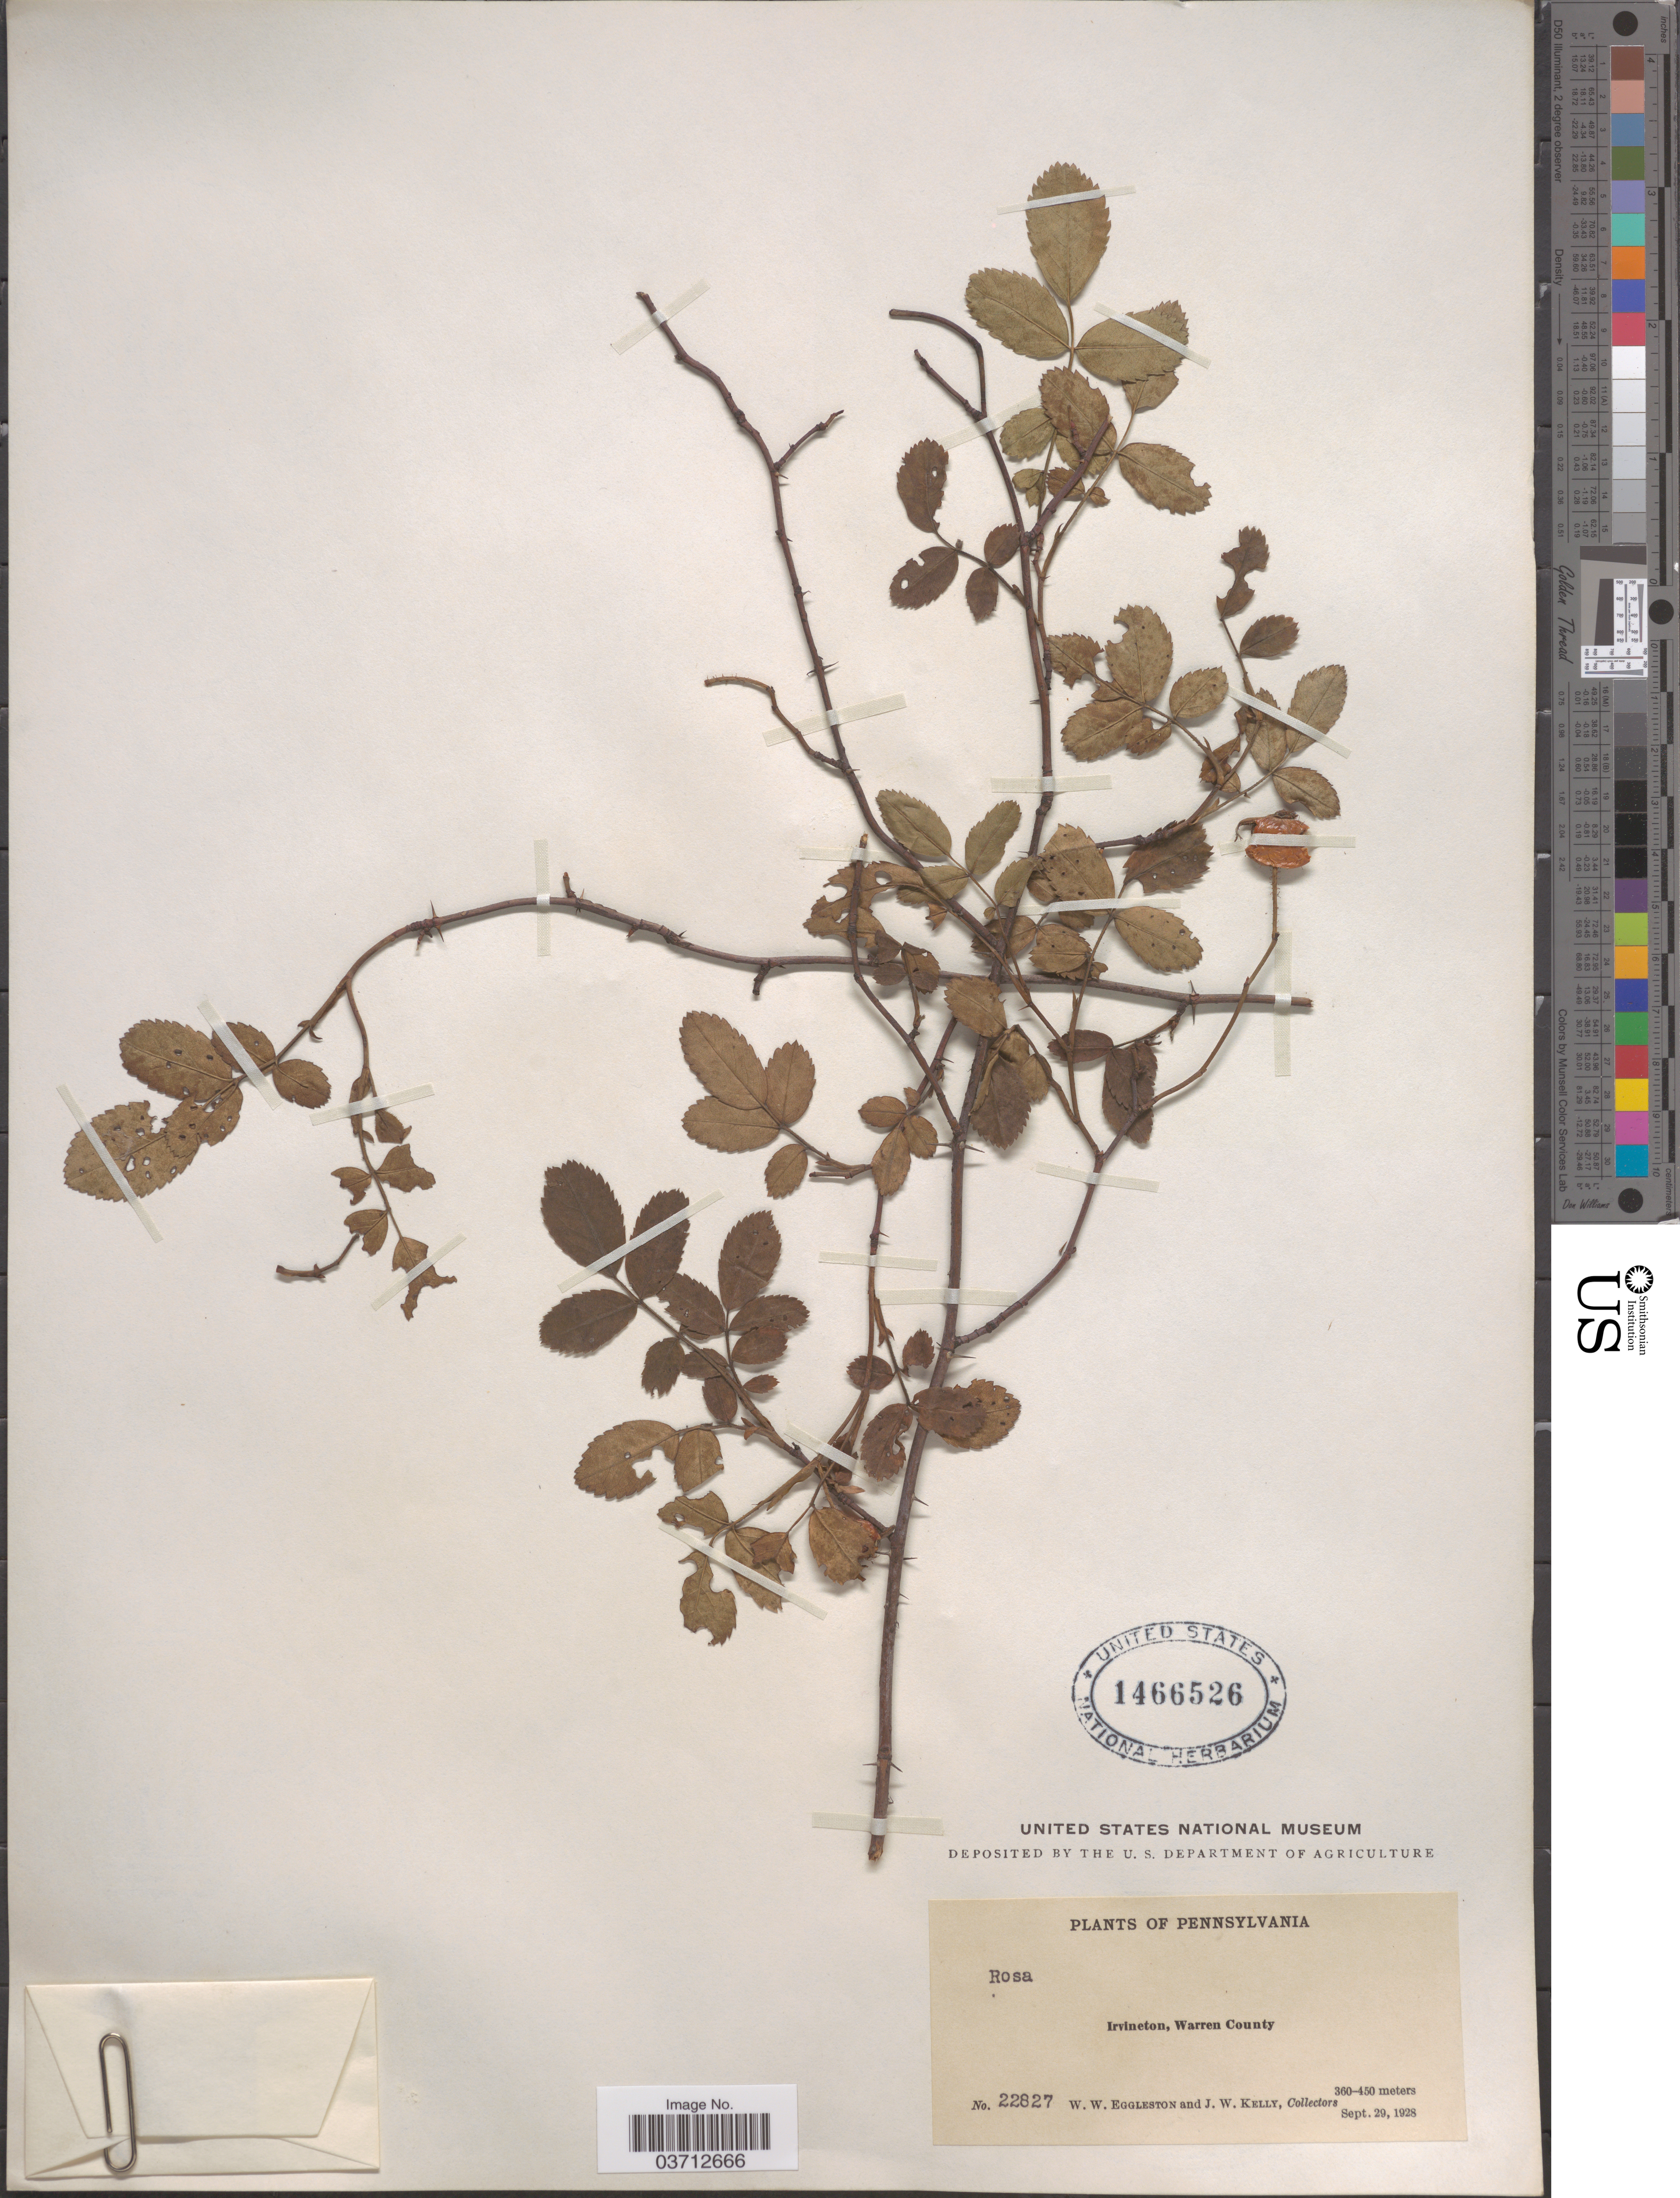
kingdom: Plantae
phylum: Tracheophyta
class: Magnoliopsida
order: Rosales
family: Rosaceae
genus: Rosa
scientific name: Rosa sp.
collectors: W. W. Eggleston & J. Kelly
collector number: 22827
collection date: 1928-09-29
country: United States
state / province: Pennsylvania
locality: Irvineton, Warren County.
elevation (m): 360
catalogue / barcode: US 1466526